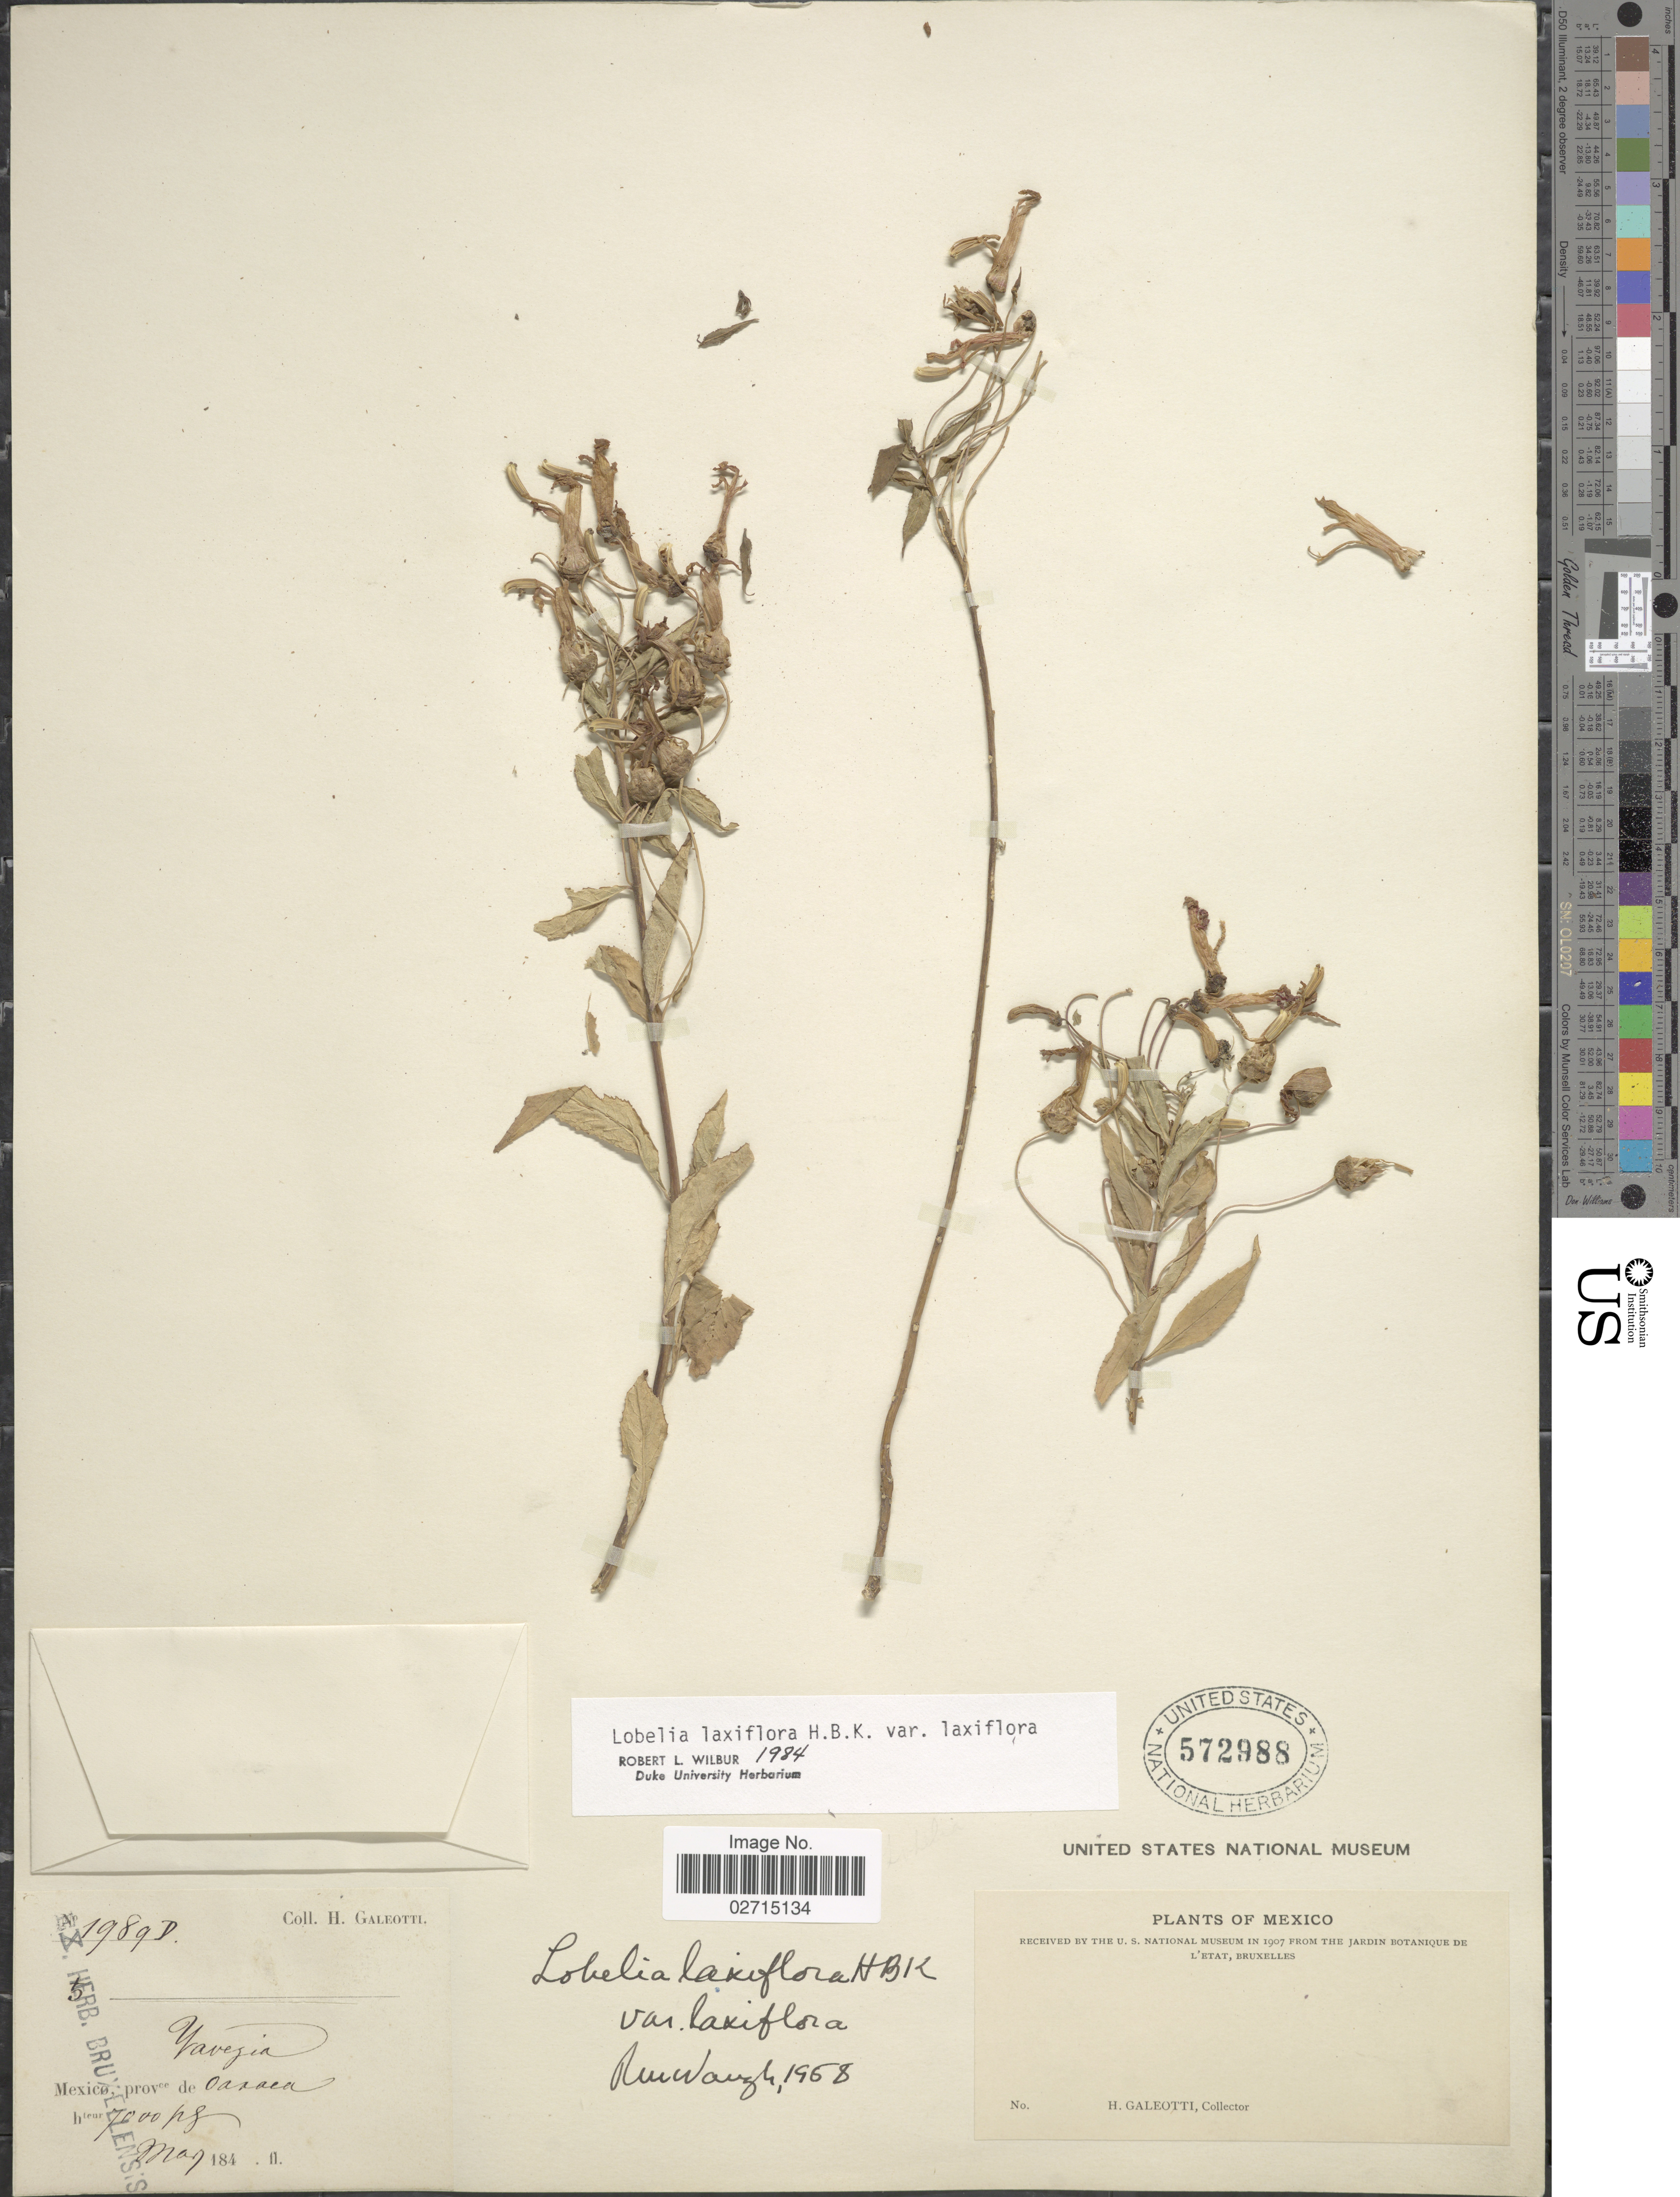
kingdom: Plantae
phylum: Tracheophyta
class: Magnoliopsida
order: Asterales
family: Campanulaceae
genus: Lobelia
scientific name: Lobelia laxiflora subsp. laxiflora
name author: Kunth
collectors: H. G. Galeotti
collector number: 1989D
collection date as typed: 184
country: Mexico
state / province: Oaxaca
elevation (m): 2134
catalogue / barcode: US 572988